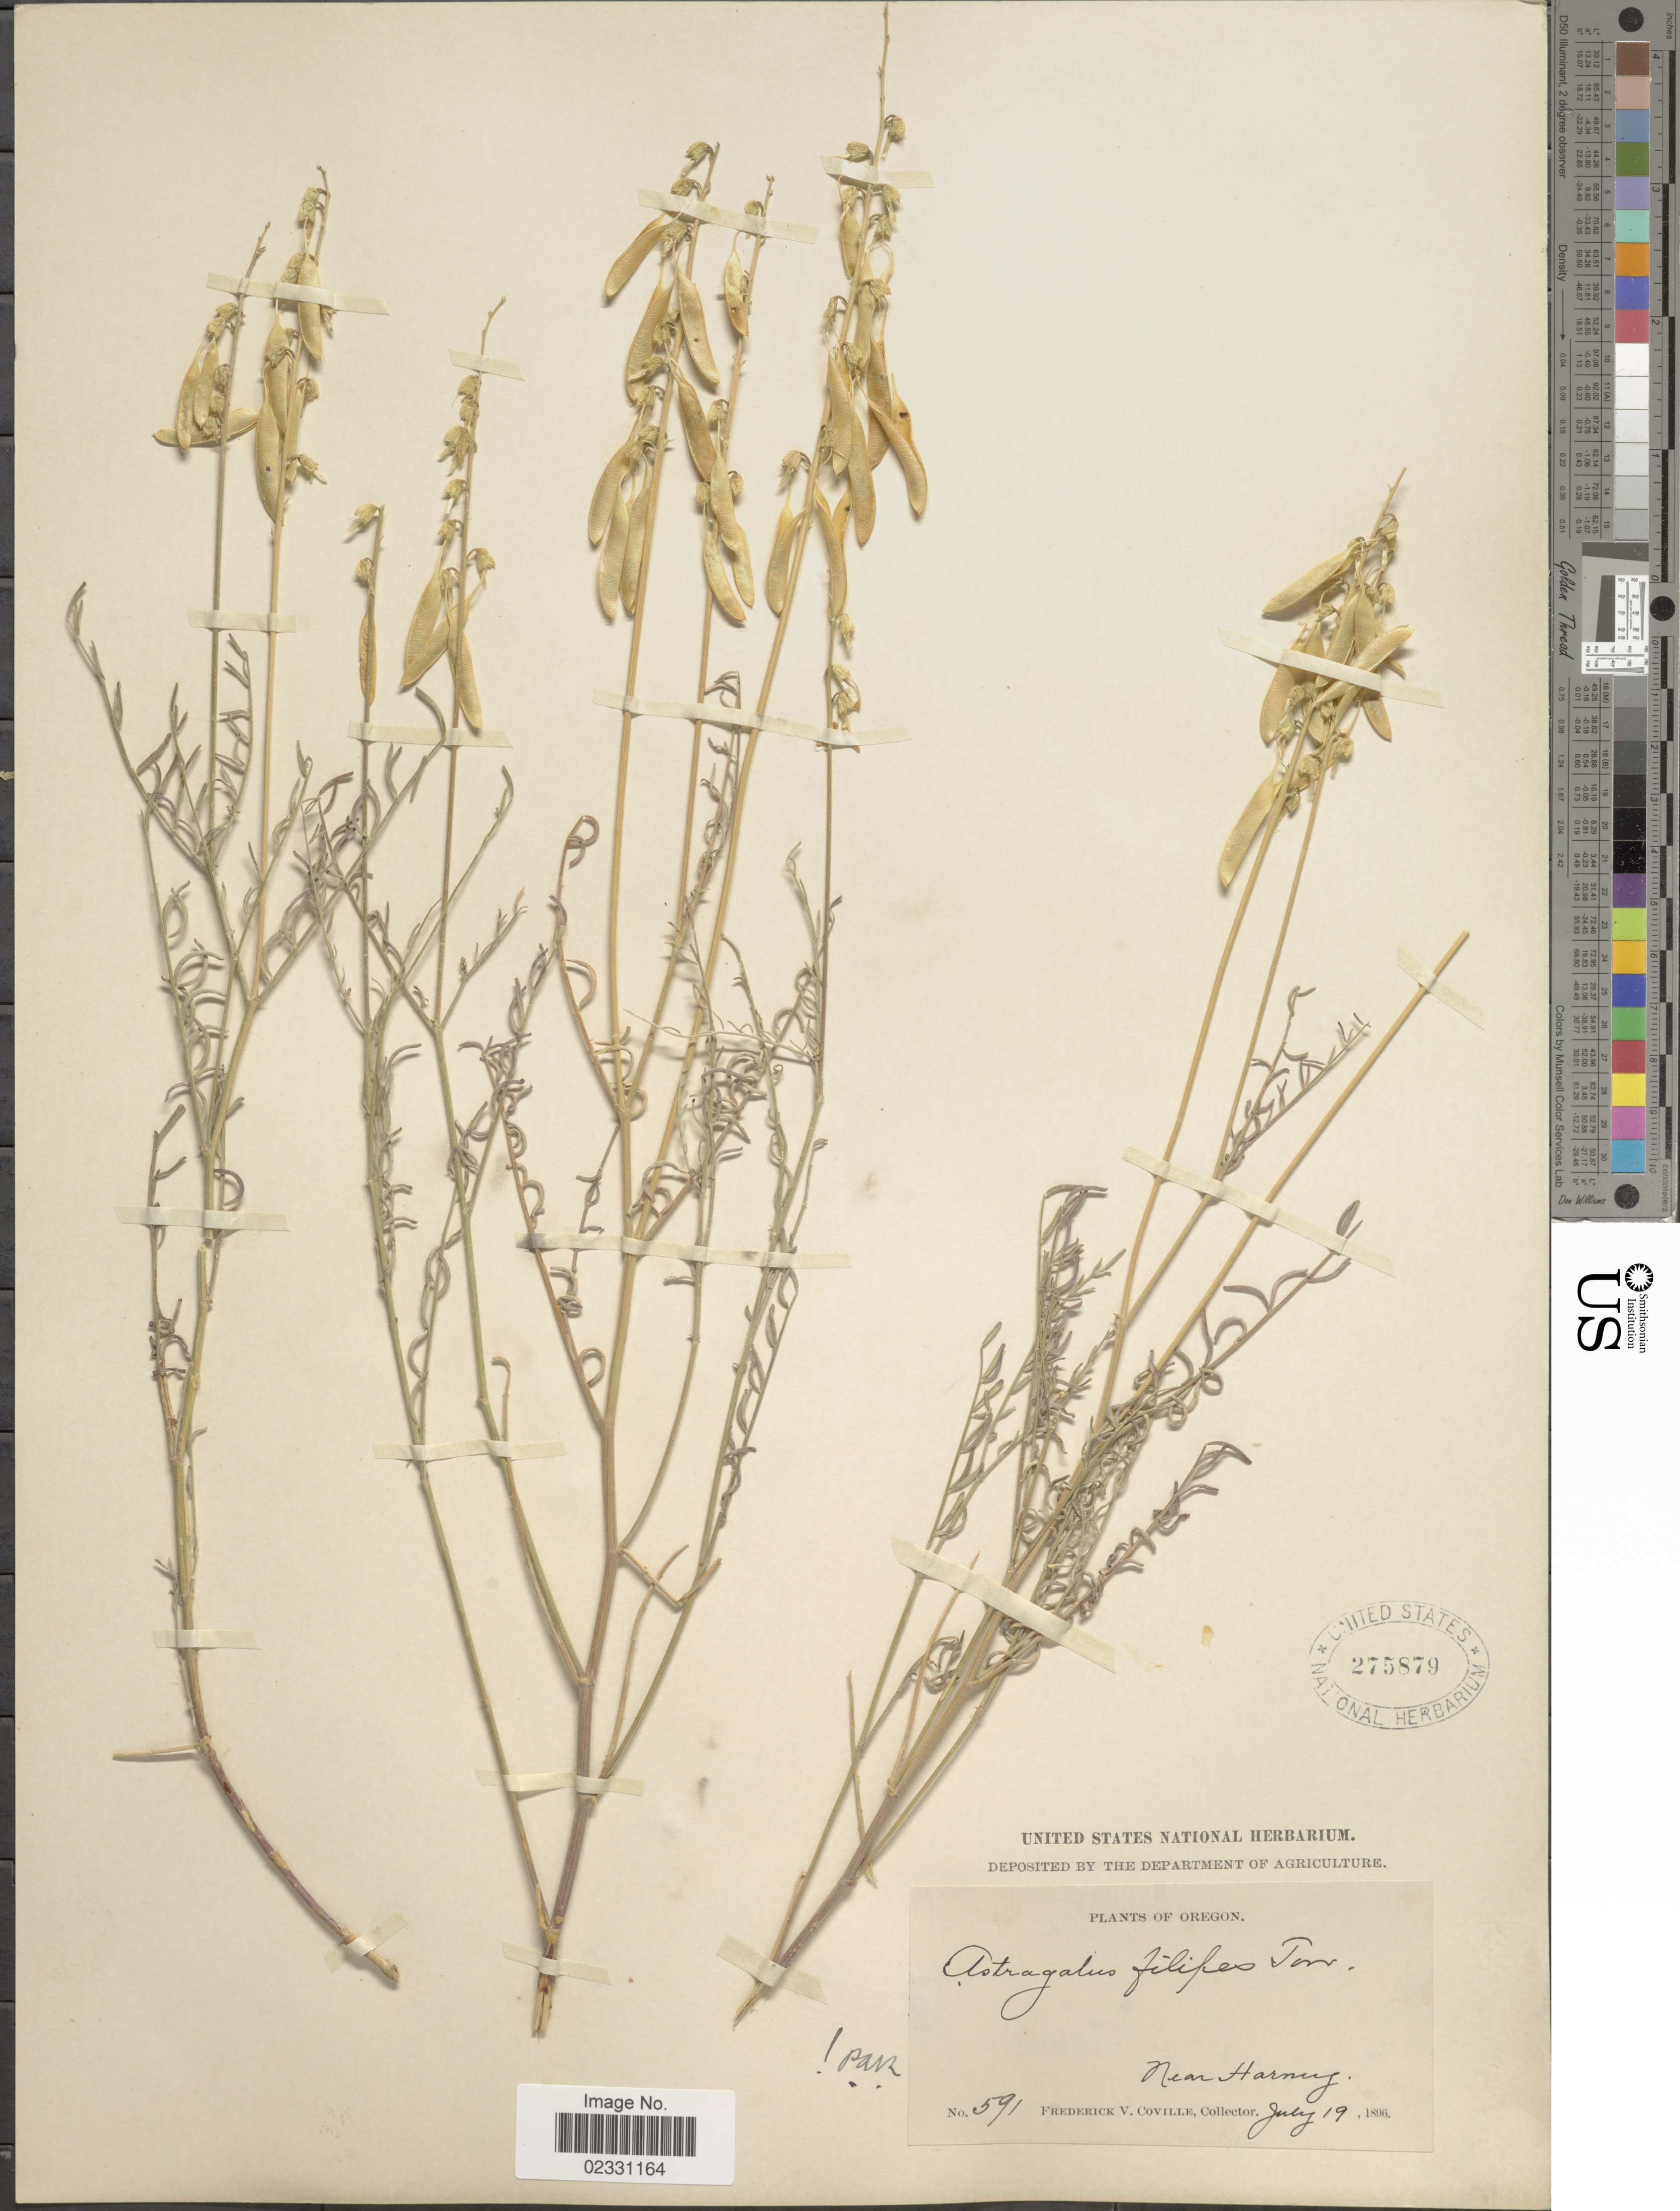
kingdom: Plantae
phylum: Tracheophyta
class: Magnoliopsida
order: Fabales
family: Fabaceae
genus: Astragalus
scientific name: Astragalus filipes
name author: A. Gray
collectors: F. V. Coville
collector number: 591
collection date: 1896-07-19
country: United States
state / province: Oregon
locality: Near Harney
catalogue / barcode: US 275879